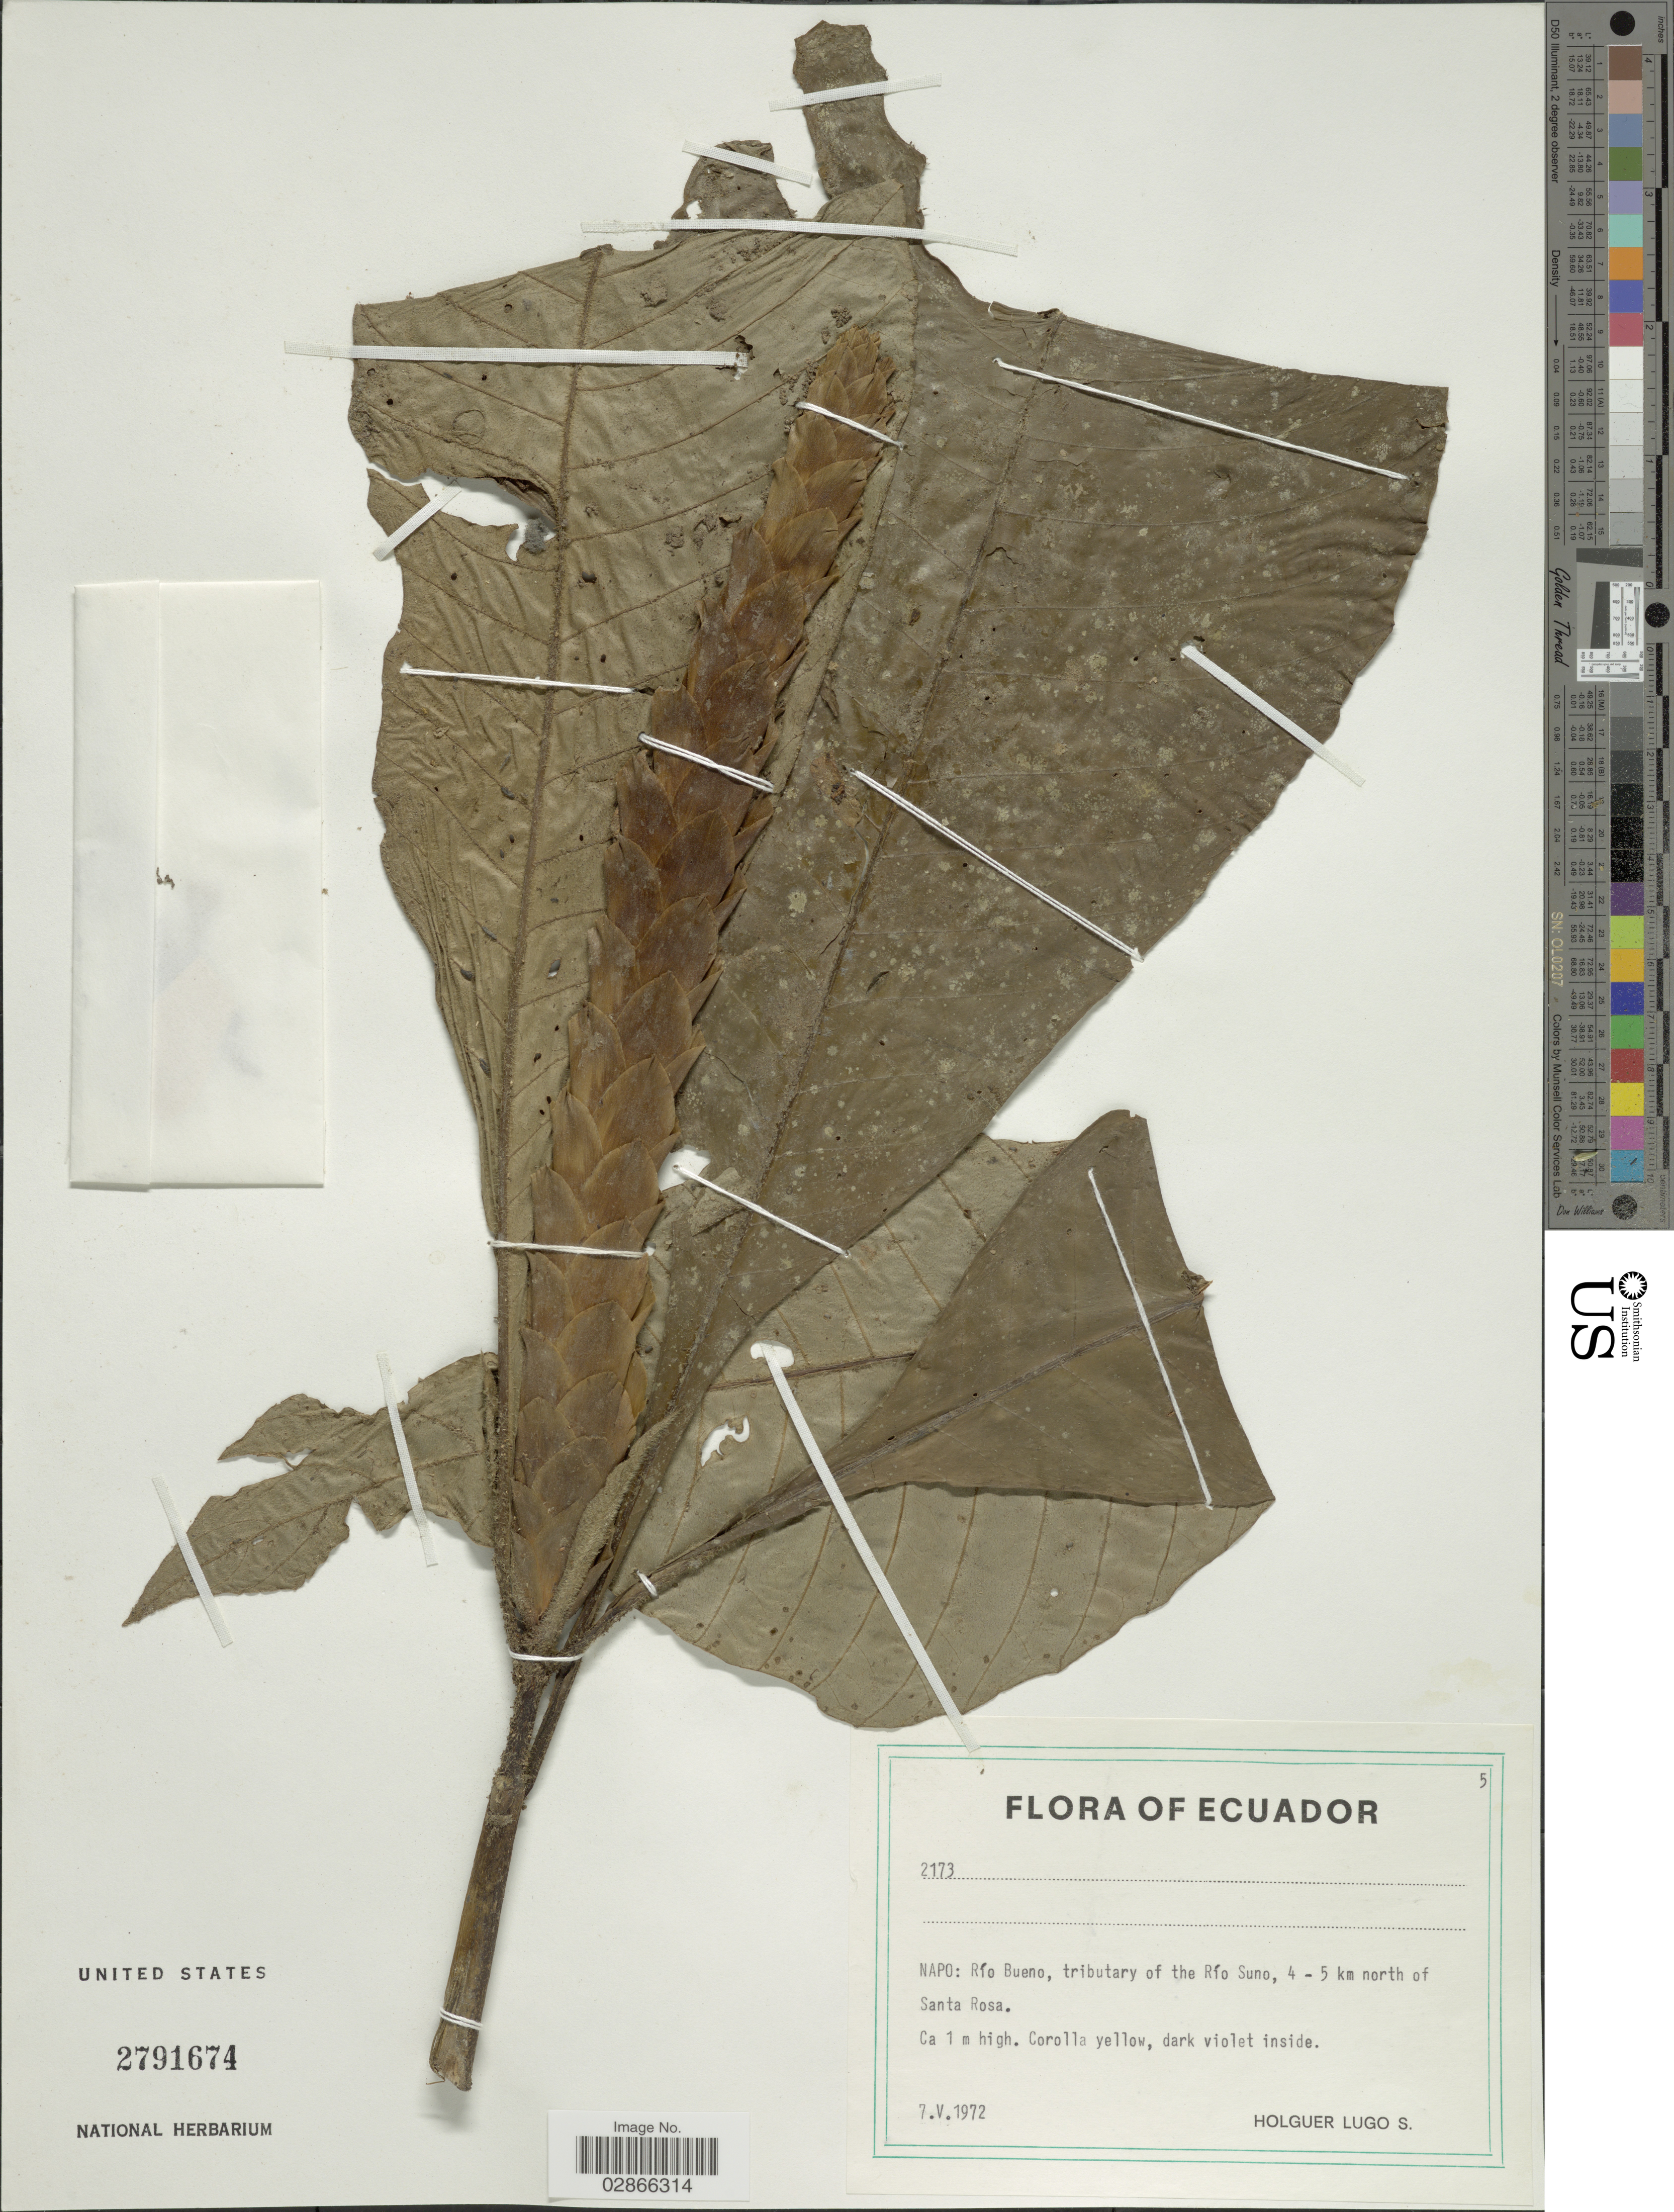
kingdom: Plantae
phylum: Tracheophyta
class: Magnoliopsida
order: Lamiales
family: Acanthaceae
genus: Aphelandra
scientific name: Aphelandra ameleta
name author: Leonard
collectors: H. Lugo S.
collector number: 2173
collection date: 1972-05-07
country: Ecuador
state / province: Napo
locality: Río Bueno, tributary of the Río Suno, 4-5 km north of Santa Rosa.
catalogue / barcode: US 2791674